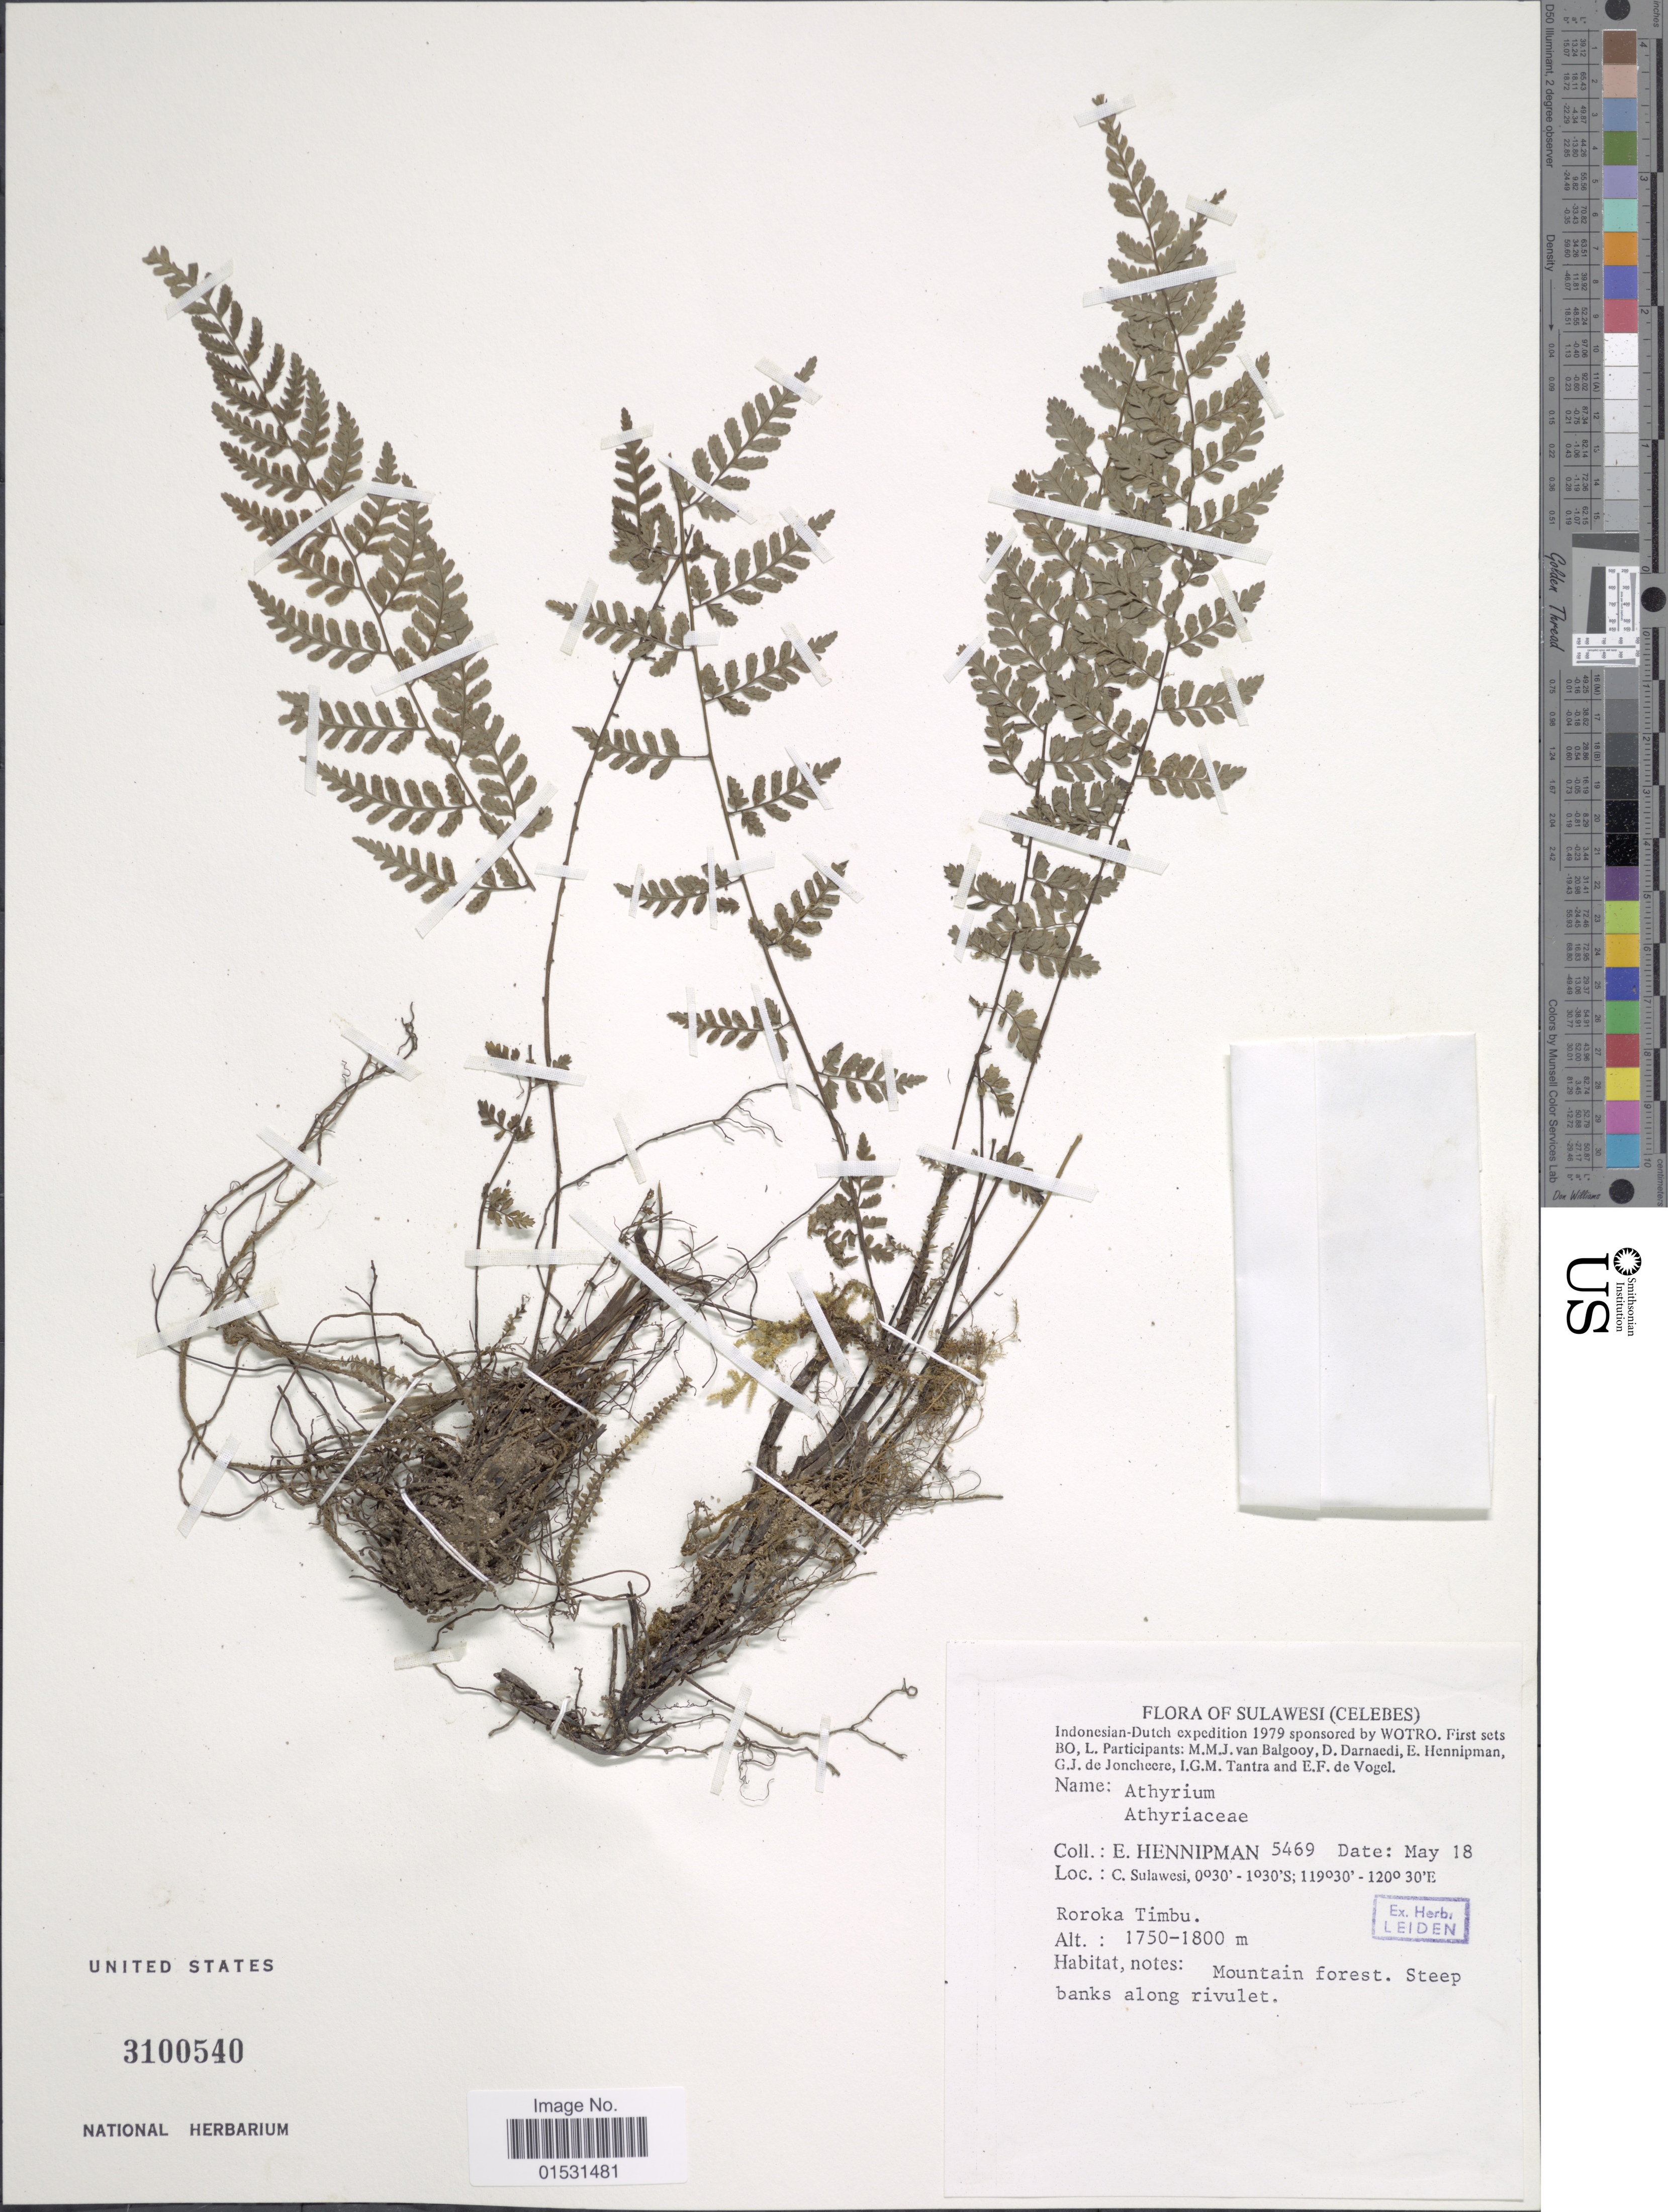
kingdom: Plantae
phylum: Tracheophyta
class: Polypodiopsida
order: Polypodiales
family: Athyriaceae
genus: Athyrium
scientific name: Athyrium sp.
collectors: E. Hennipman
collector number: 5469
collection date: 1979-05-18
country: Indonesia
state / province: Sulawesi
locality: Celebes. Roroka Timbu.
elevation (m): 1750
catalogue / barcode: US 3100540